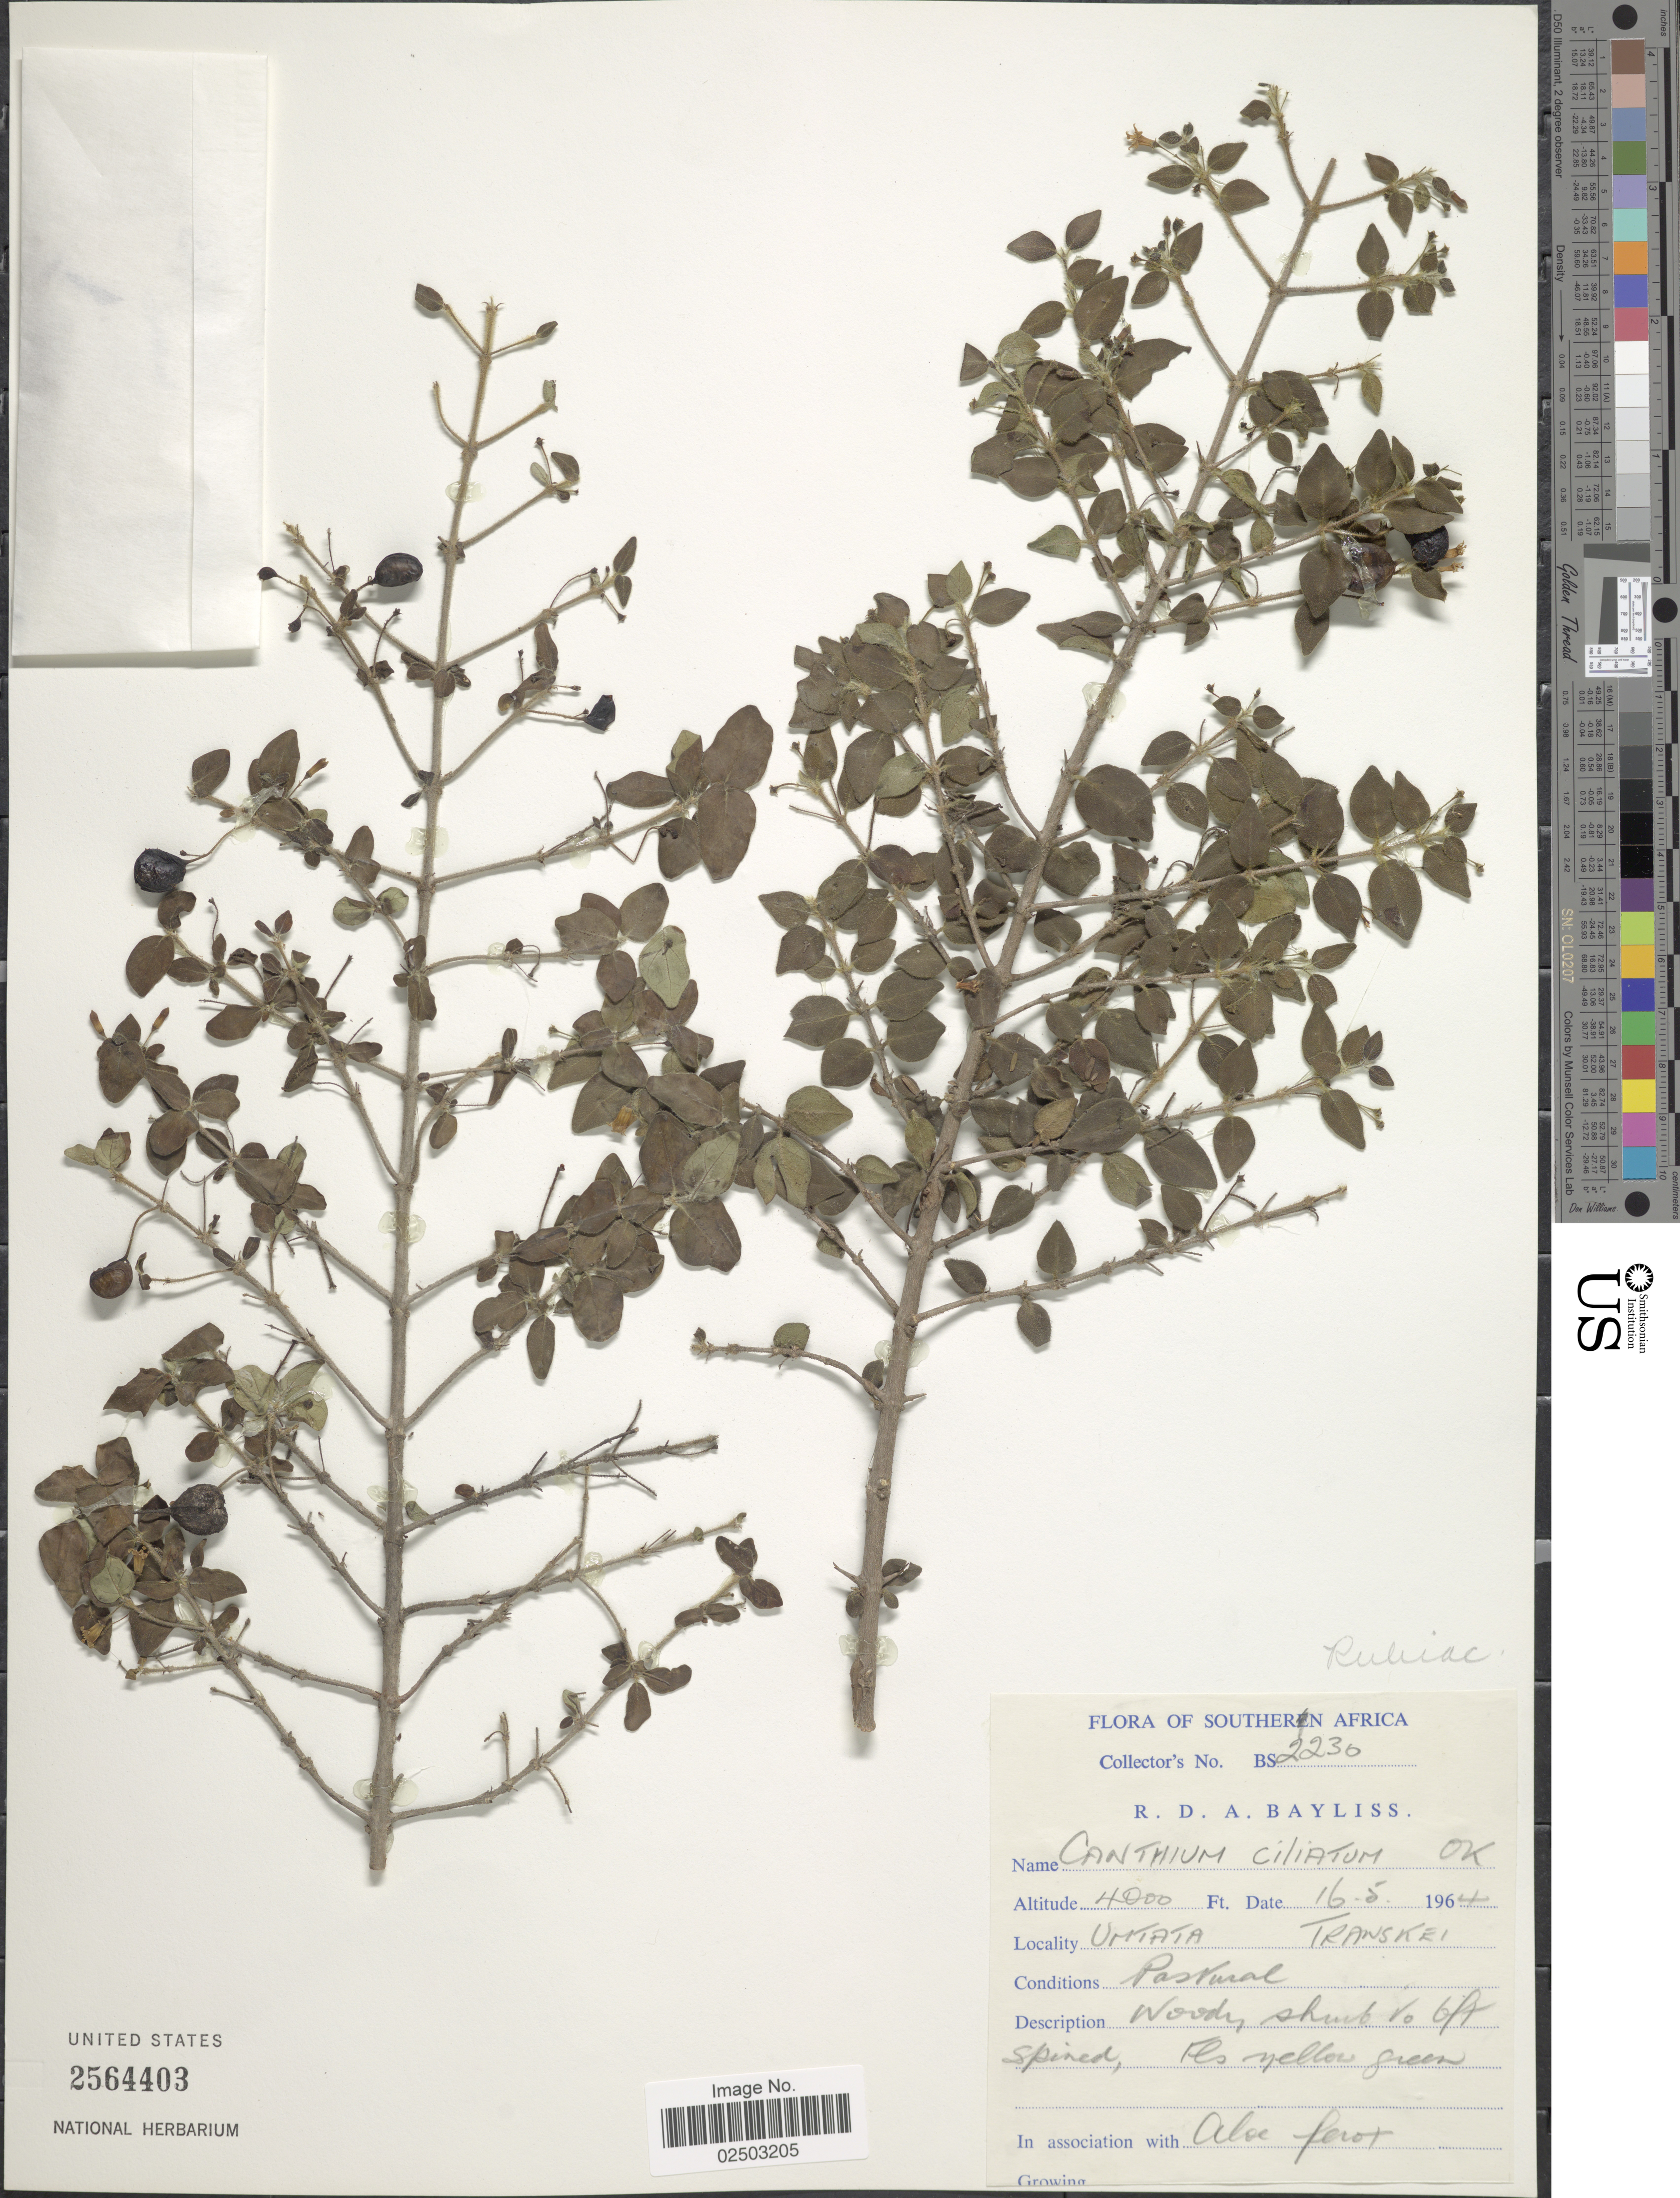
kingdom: Plantae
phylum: Tracheophyta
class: Magnoliopsida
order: Gentianales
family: Rubiaceae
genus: Canthium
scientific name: Canthium ciliatum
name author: (D. Dietr.) Kuntze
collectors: R. Bayliss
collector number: BS2230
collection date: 1964-05-16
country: South Africa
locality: Umtata Transkei, Pastural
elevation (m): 1219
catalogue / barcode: US 2564403